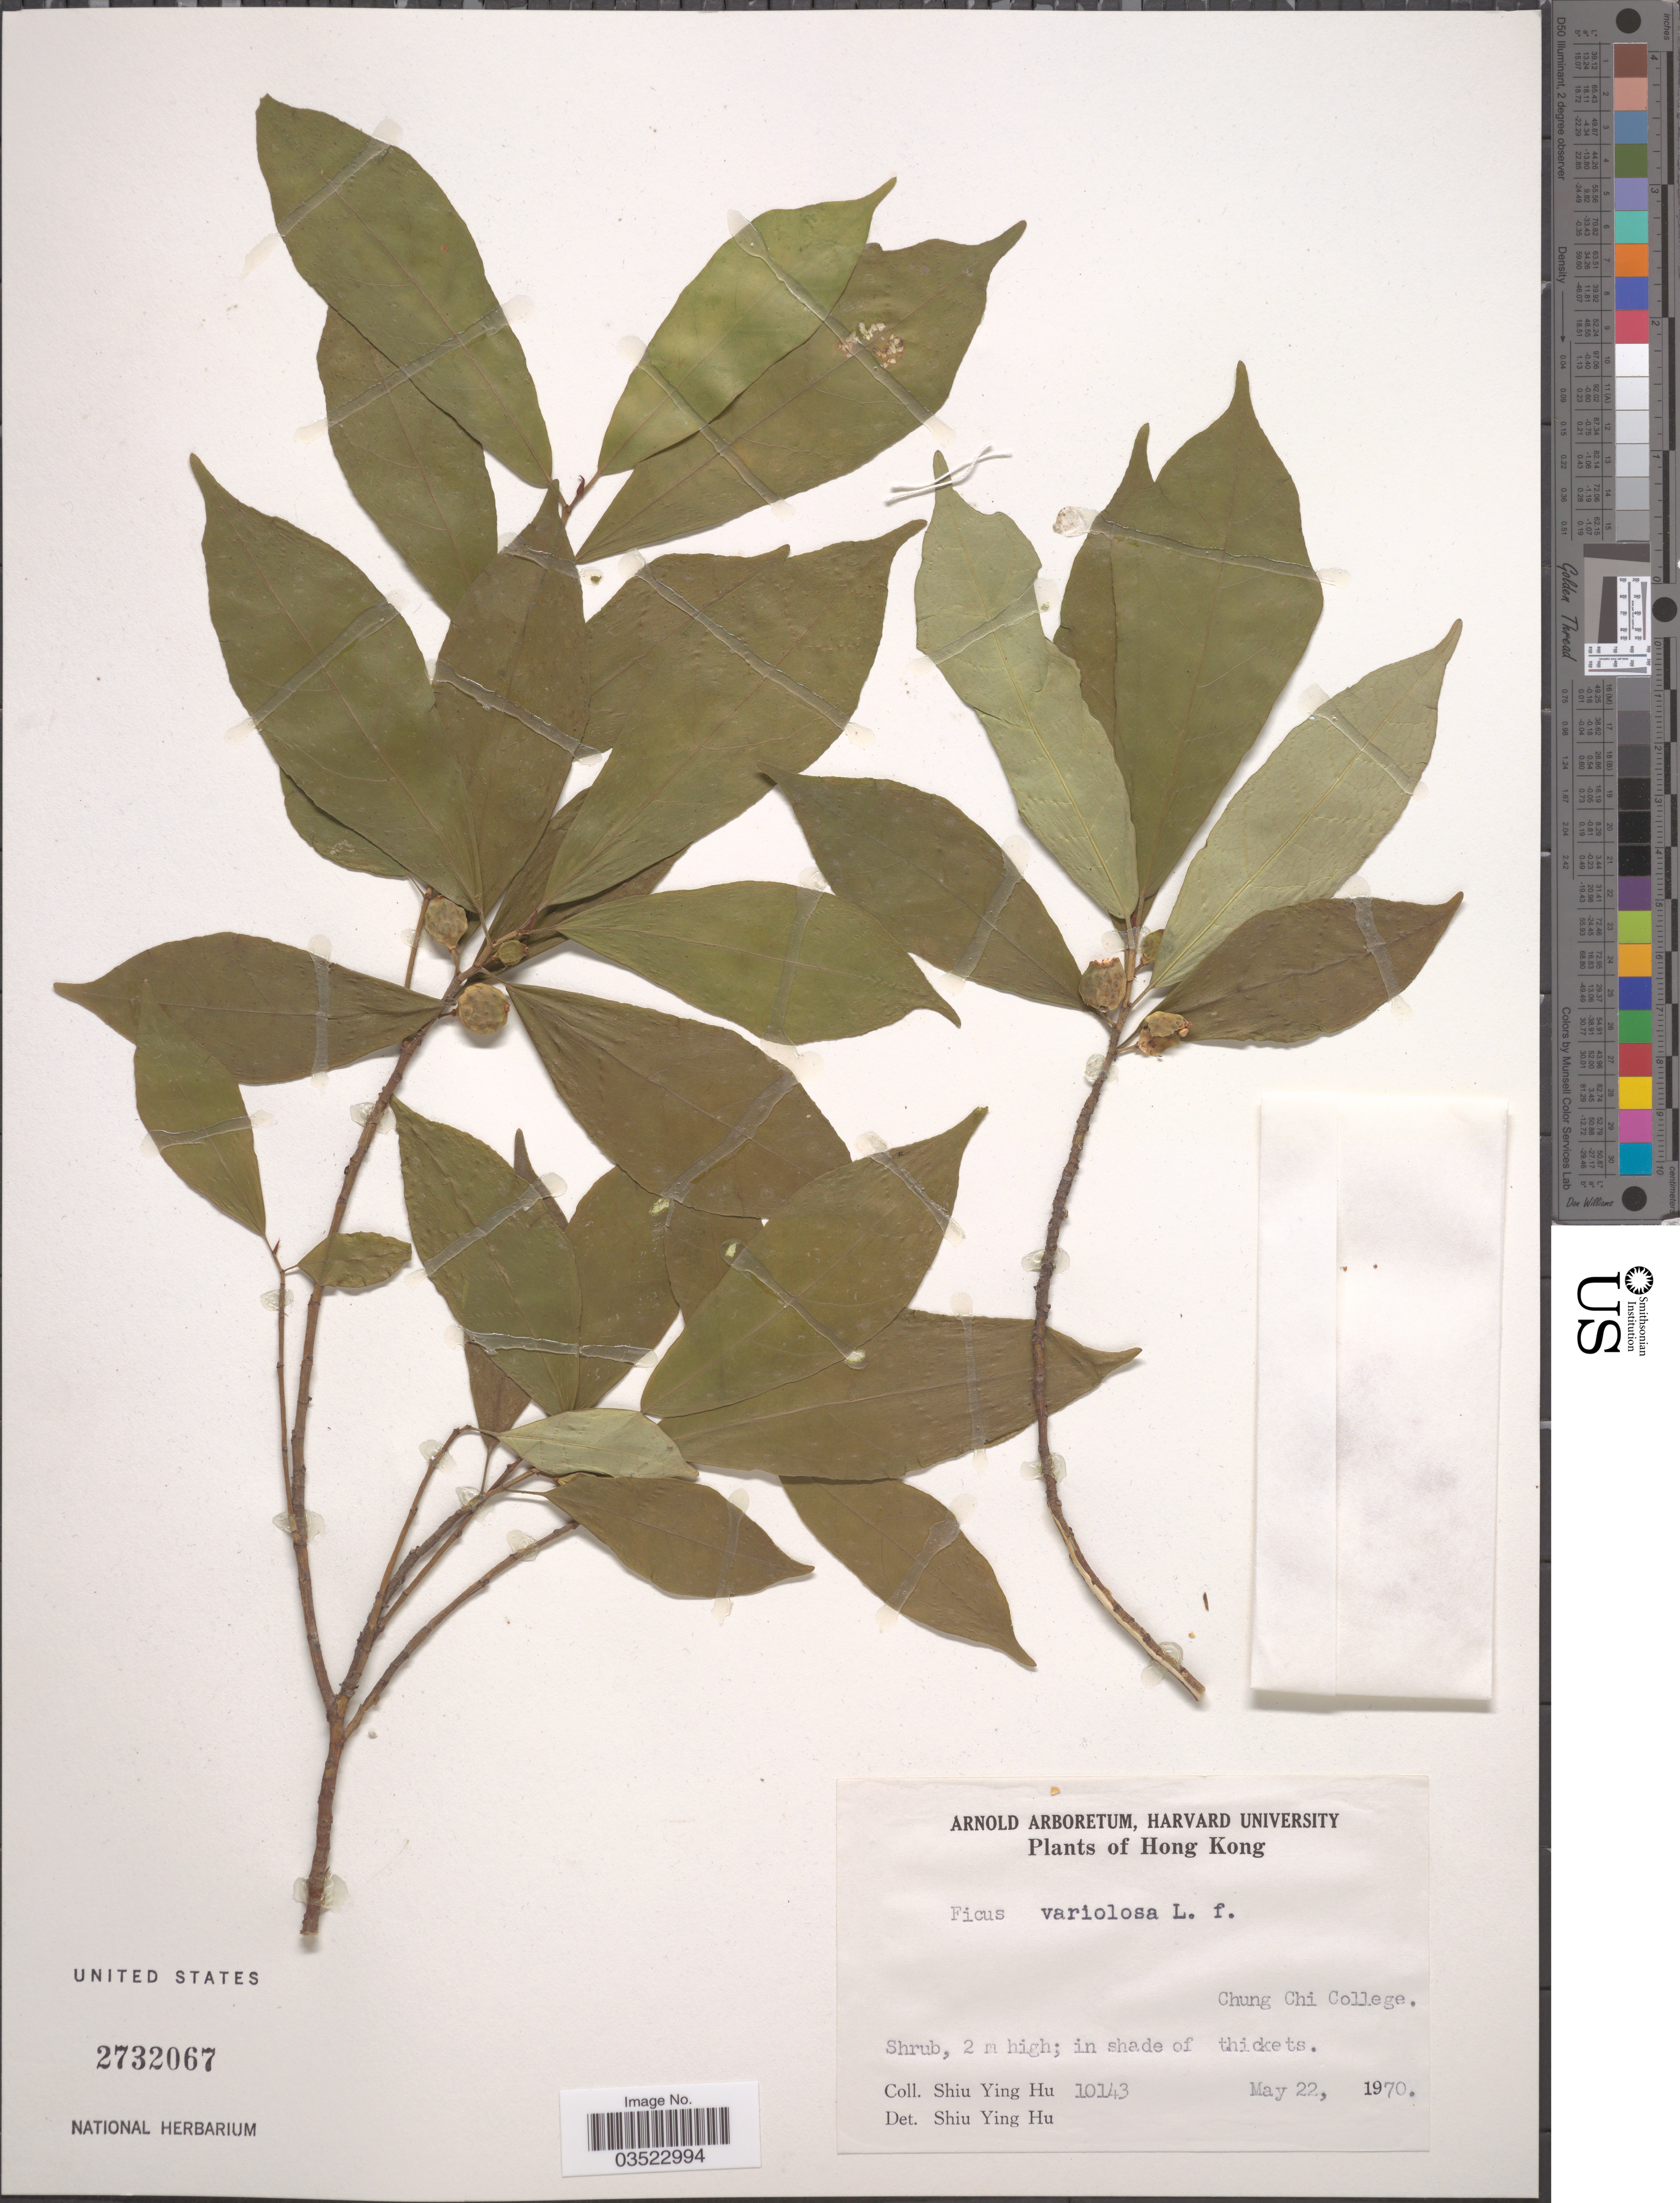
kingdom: Plantae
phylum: Tracheophyta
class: Magnoliopsida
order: Rosales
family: Moraceae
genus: Ficus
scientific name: Ficus variolosa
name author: Lindl. ex Benth.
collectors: S. Y. Hu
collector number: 10143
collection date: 1970-05-22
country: China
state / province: Hong Kong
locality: Chung Chi College.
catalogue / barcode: US 2732067